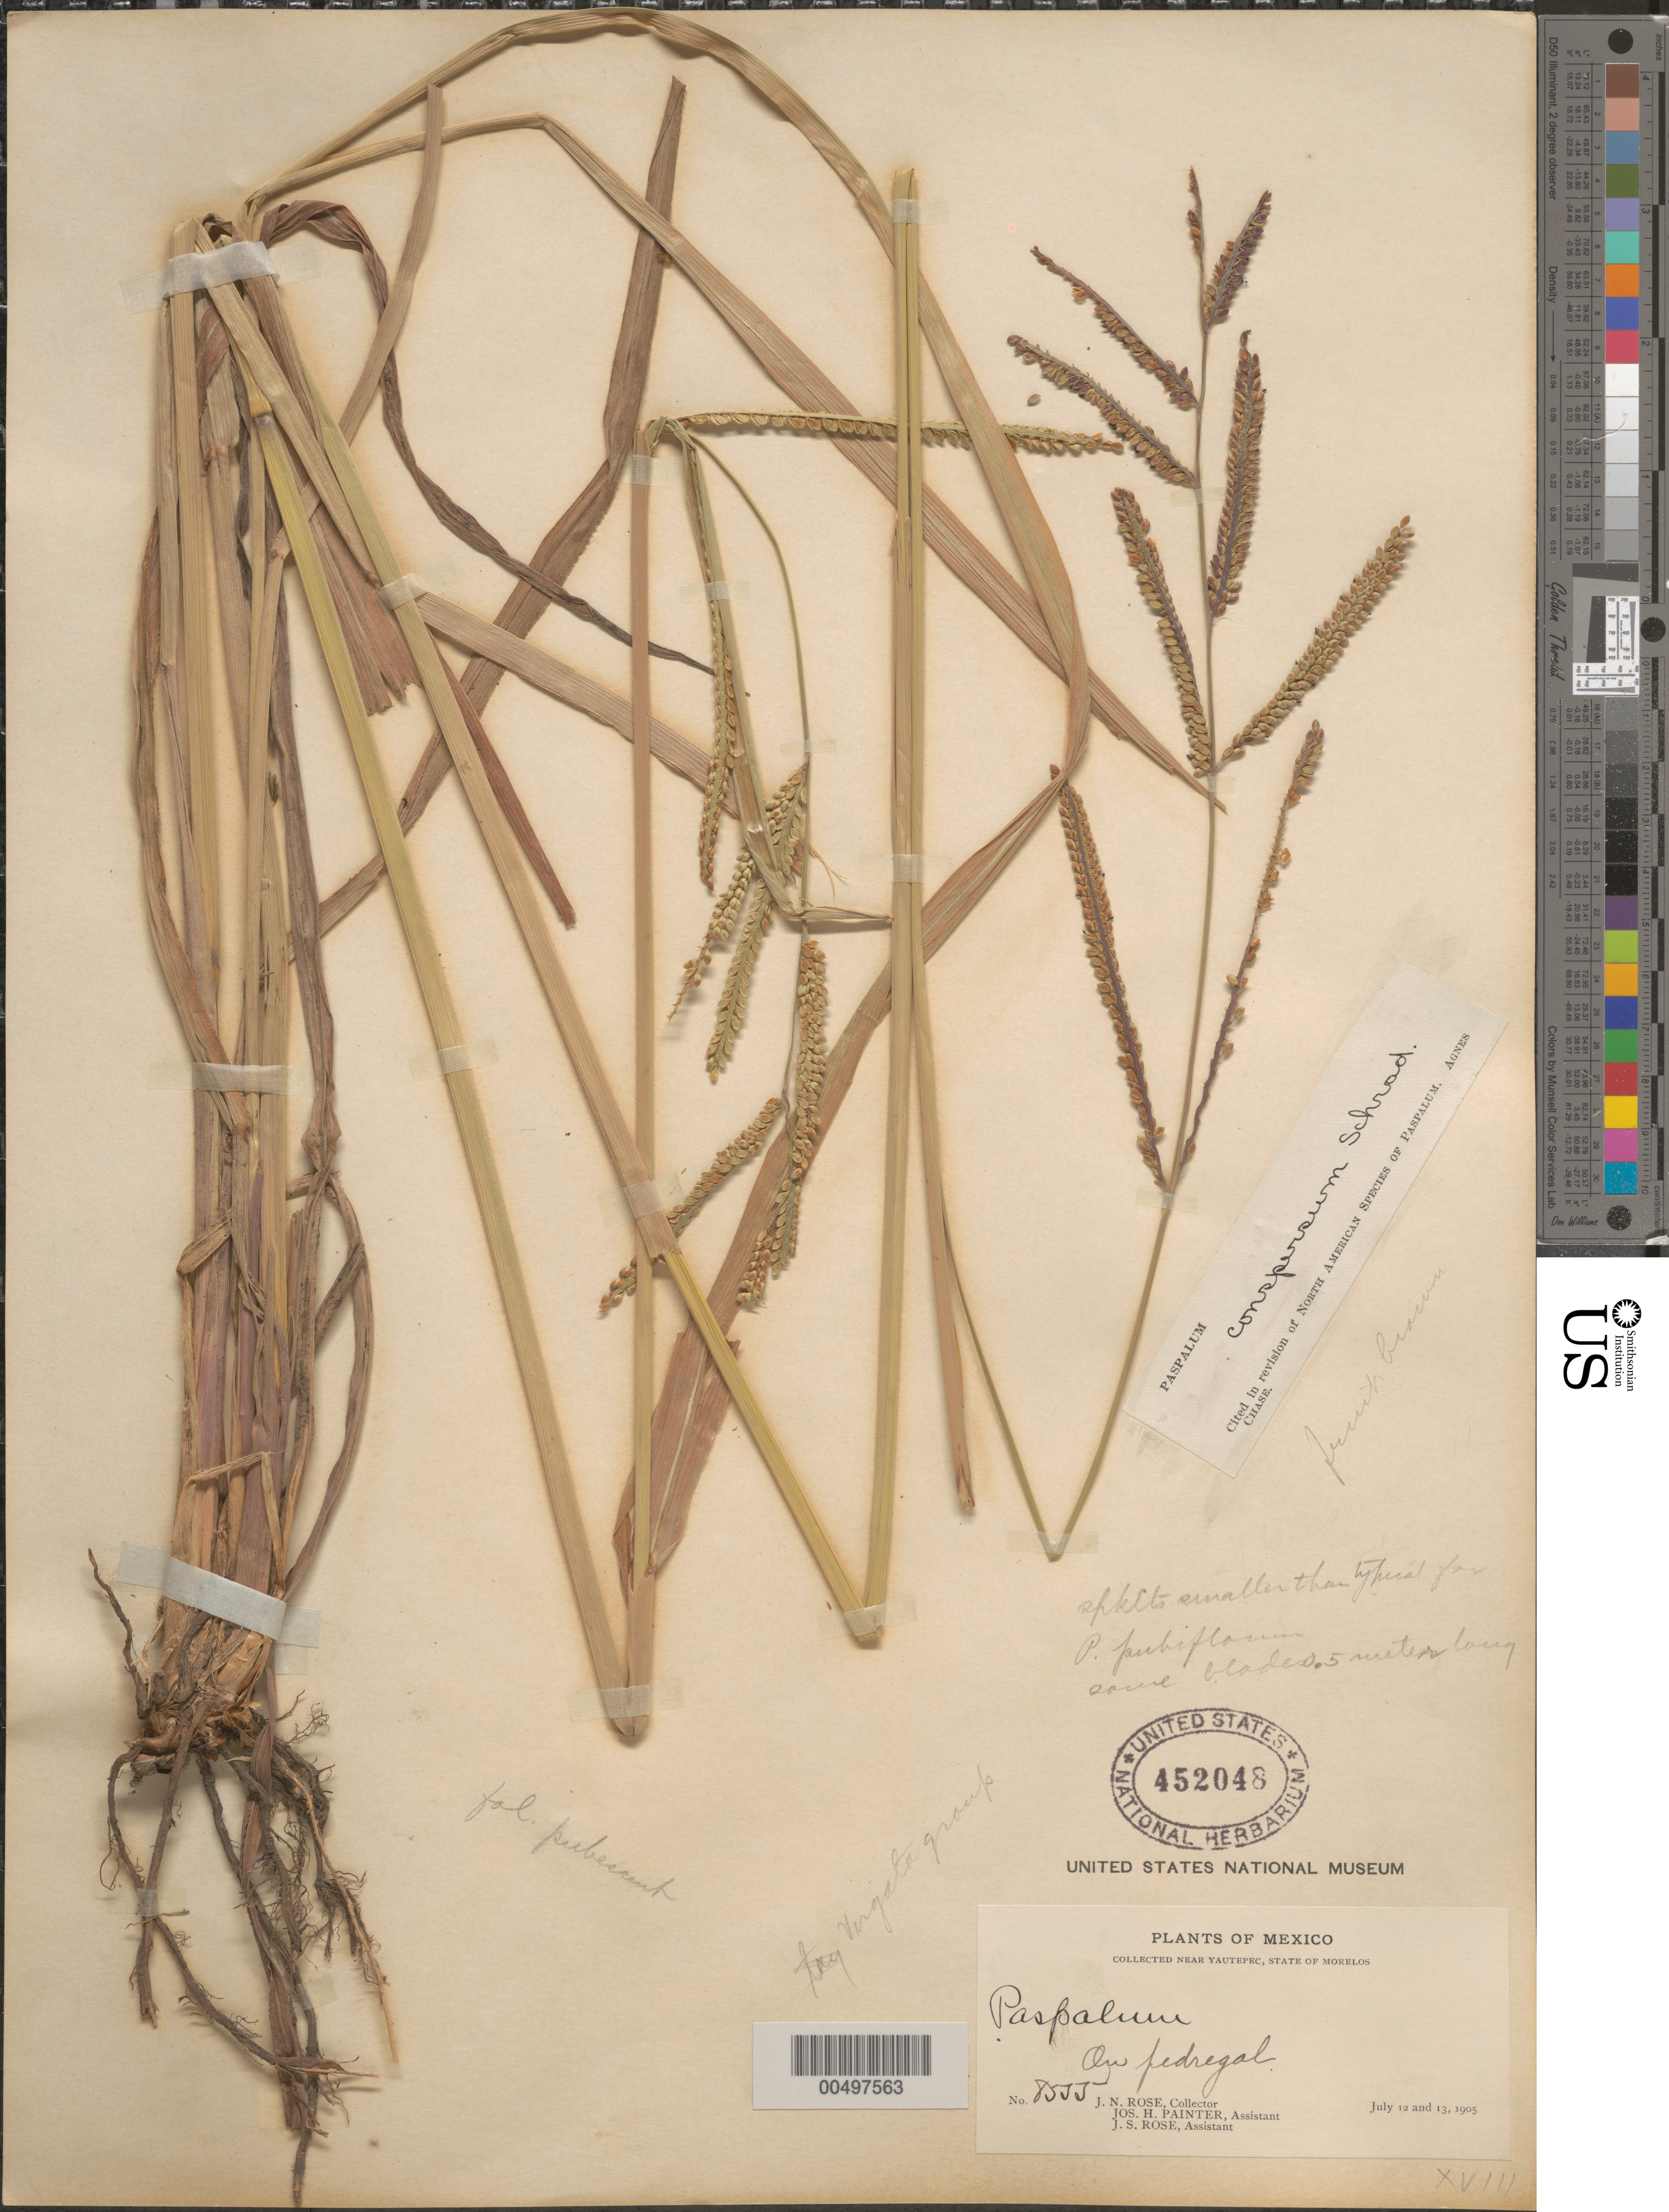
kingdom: Plantae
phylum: Tracheophyta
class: Liliopsida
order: Poales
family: Poaceae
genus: Paspalum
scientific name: Paspalum conspersum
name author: Schrad. ex Schult. in Roem. & Schult.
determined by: Chase, [M.] Agnes, (US)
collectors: J. N. Rose, J. H. Painter & J. S. Rose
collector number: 8555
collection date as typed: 12 Jul 1905 and 13 Jul 1905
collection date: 1905-07-12,1905-07-13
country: Mexico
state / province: Morelos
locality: Near Yautepec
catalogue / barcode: US 452048